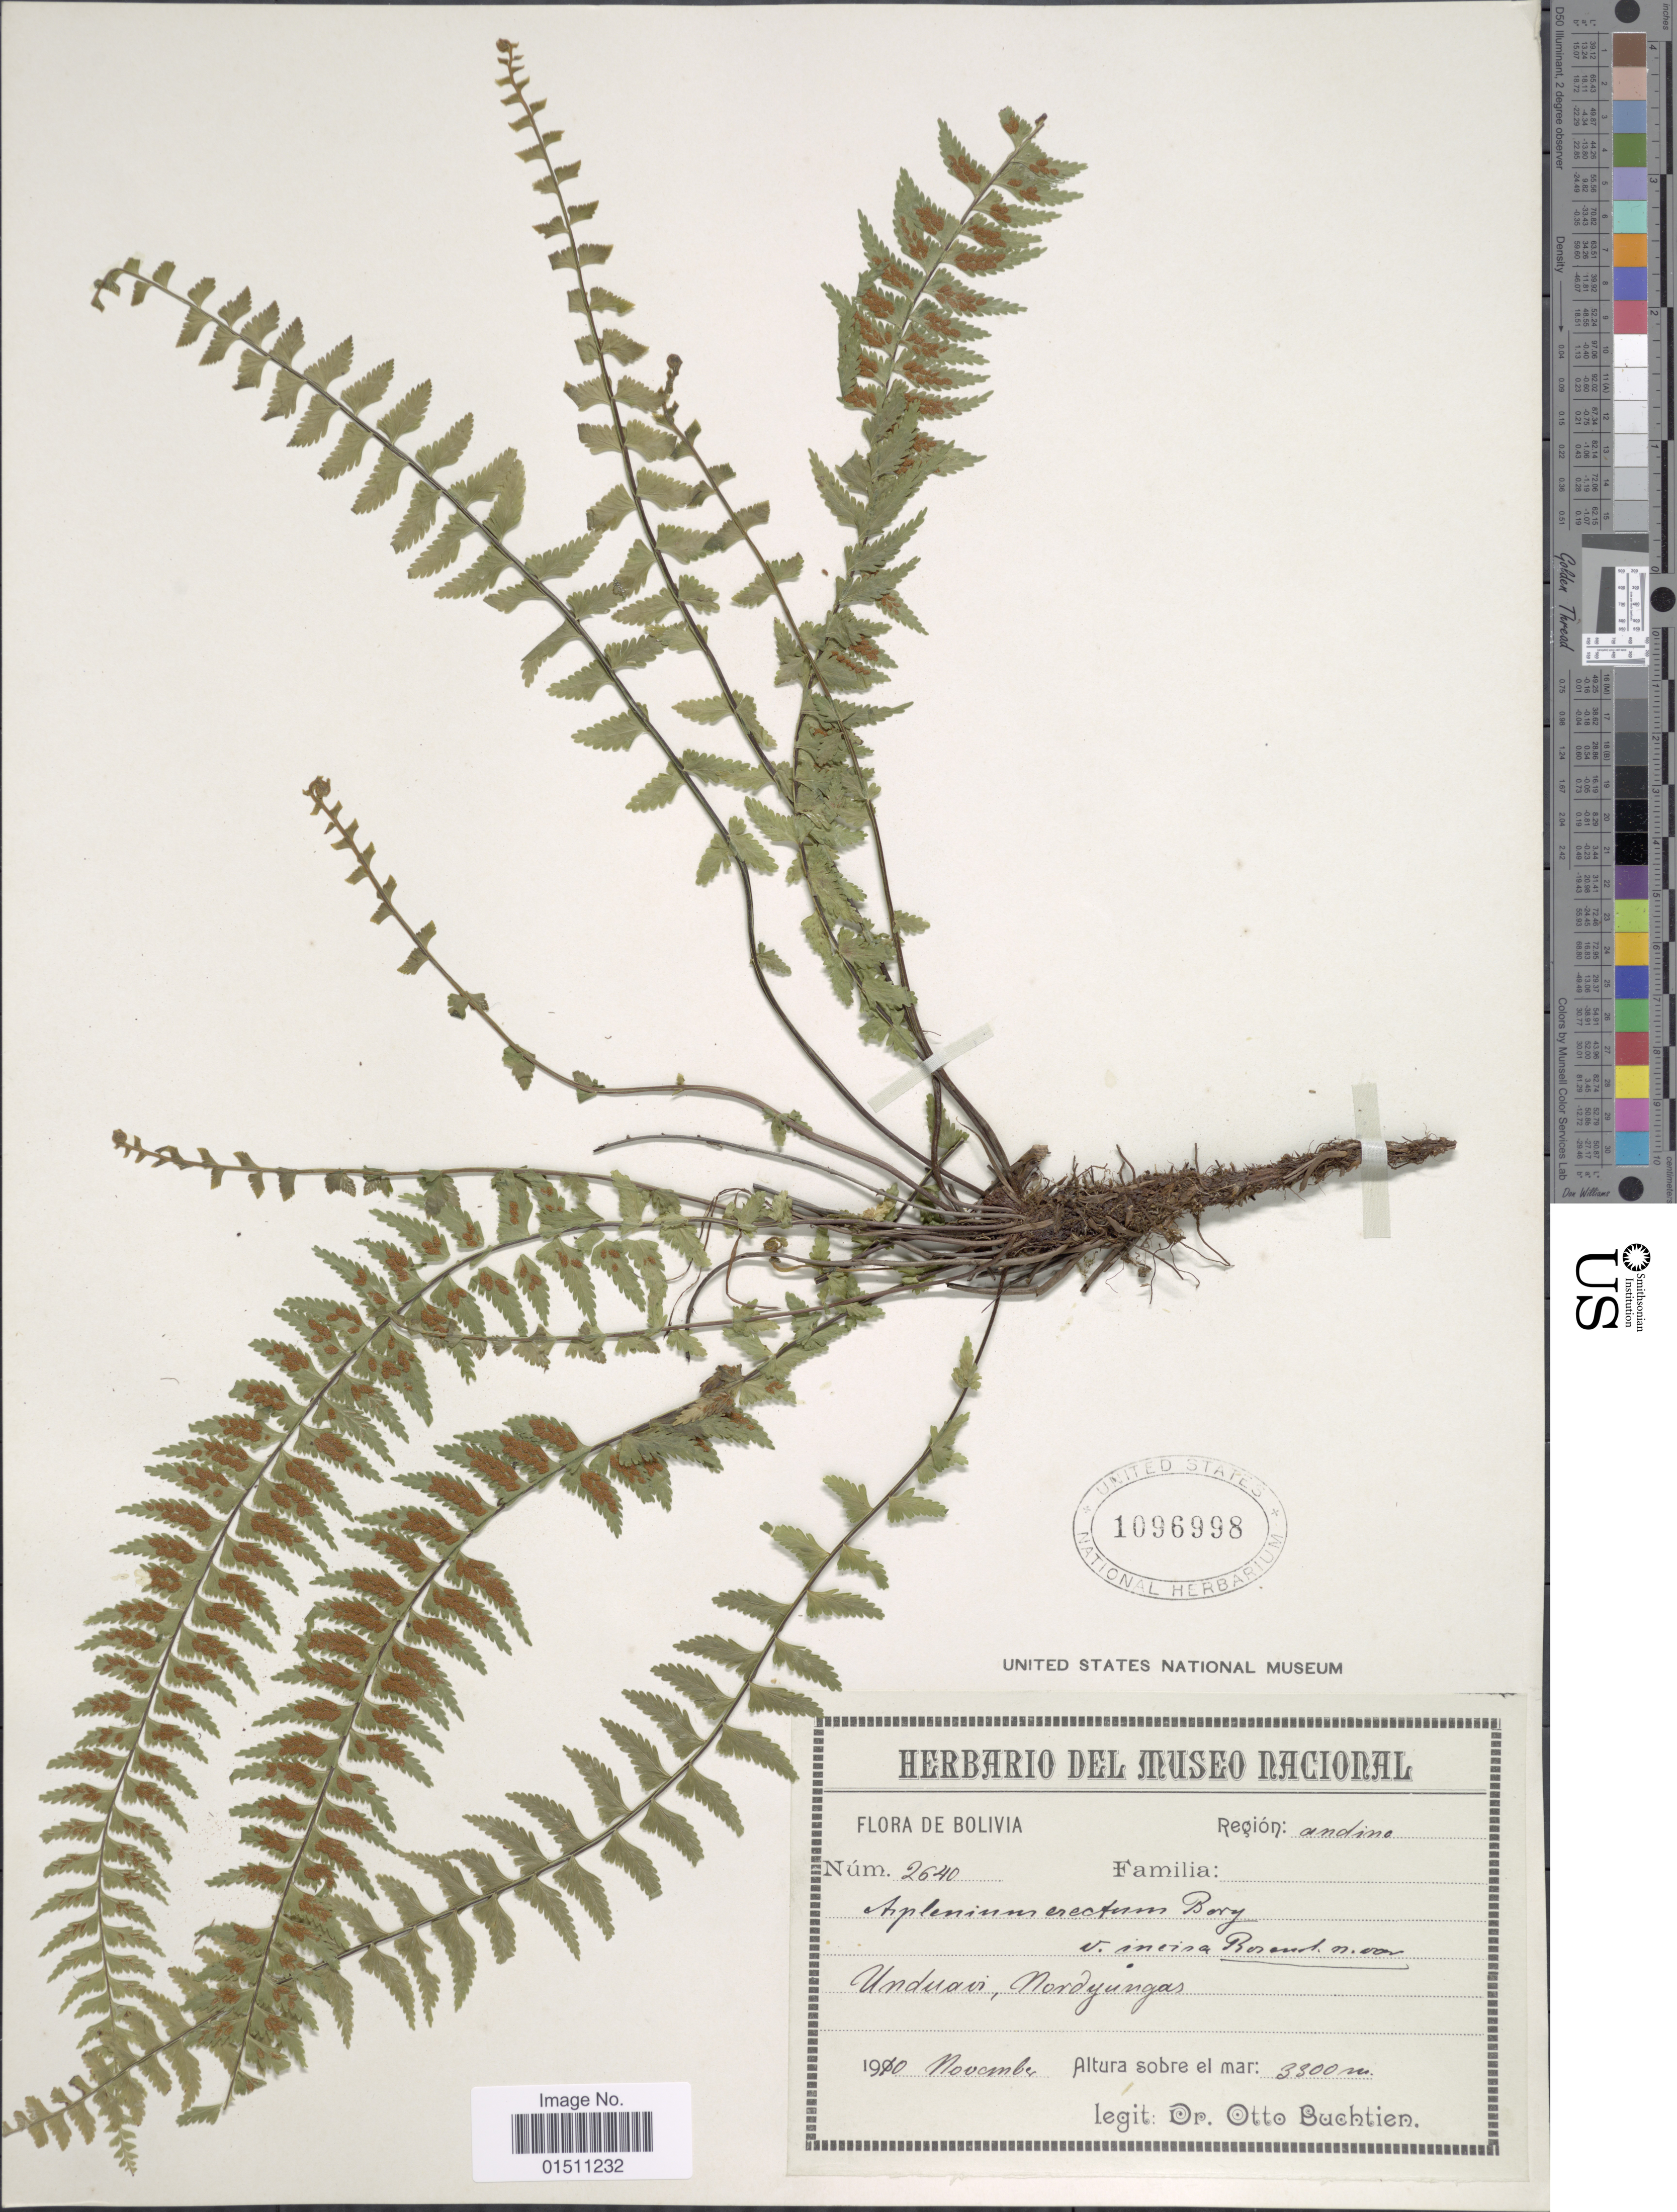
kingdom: Plantae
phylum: Tracheophyta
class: Polypodiopsida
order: Polypodiales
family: Aspleniaceae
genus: Asplenium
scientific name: Asplenium harpeodes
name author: Kunze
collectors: O. Buchtien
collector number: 2640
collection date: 1910-11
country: Bolivia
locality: Bolivia, Andina, Unduavi, Nordyungas.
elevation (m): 3300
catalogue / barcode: US 1096998